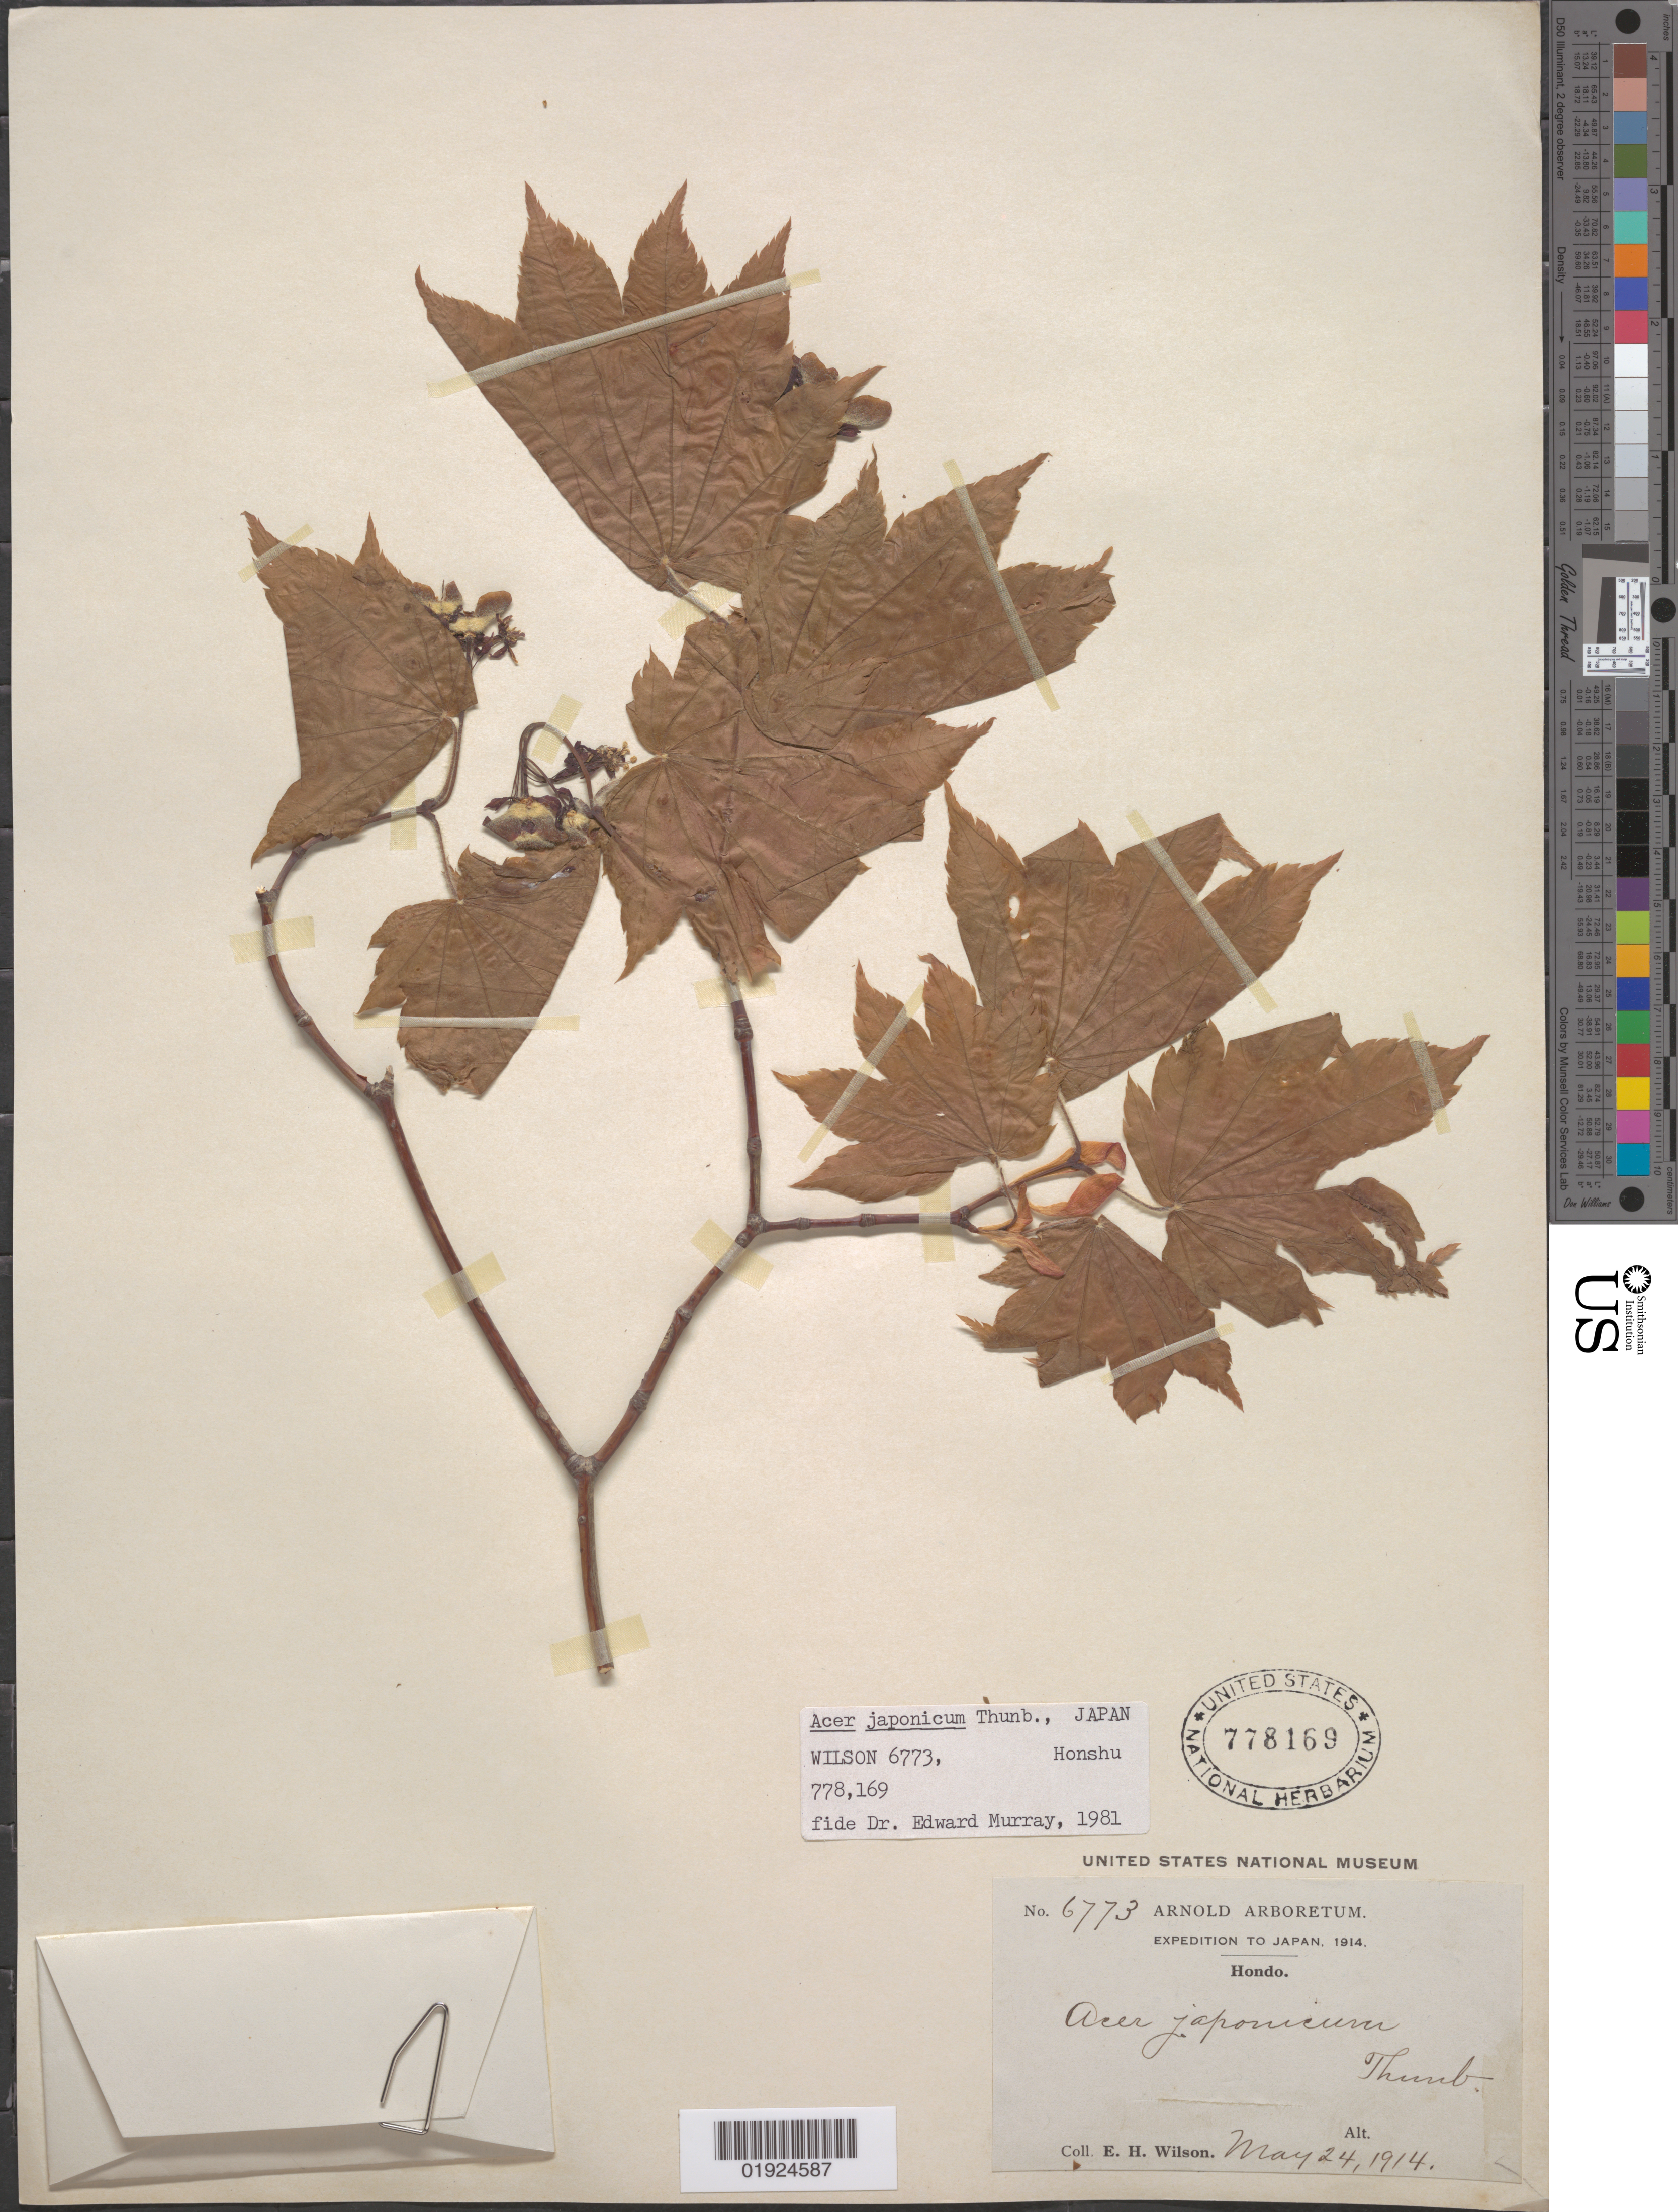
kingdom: Plantae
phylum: Tracheophyta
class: Magnoliopsida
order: Sapindales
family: Sapindaceae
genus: Acer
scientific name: Acer japonicum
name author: Thunb.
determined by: Murray, Edward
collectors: E. H. Wilson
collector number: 6773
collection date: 1914-05-24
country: Japan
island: Honshu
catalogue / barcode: US 778169